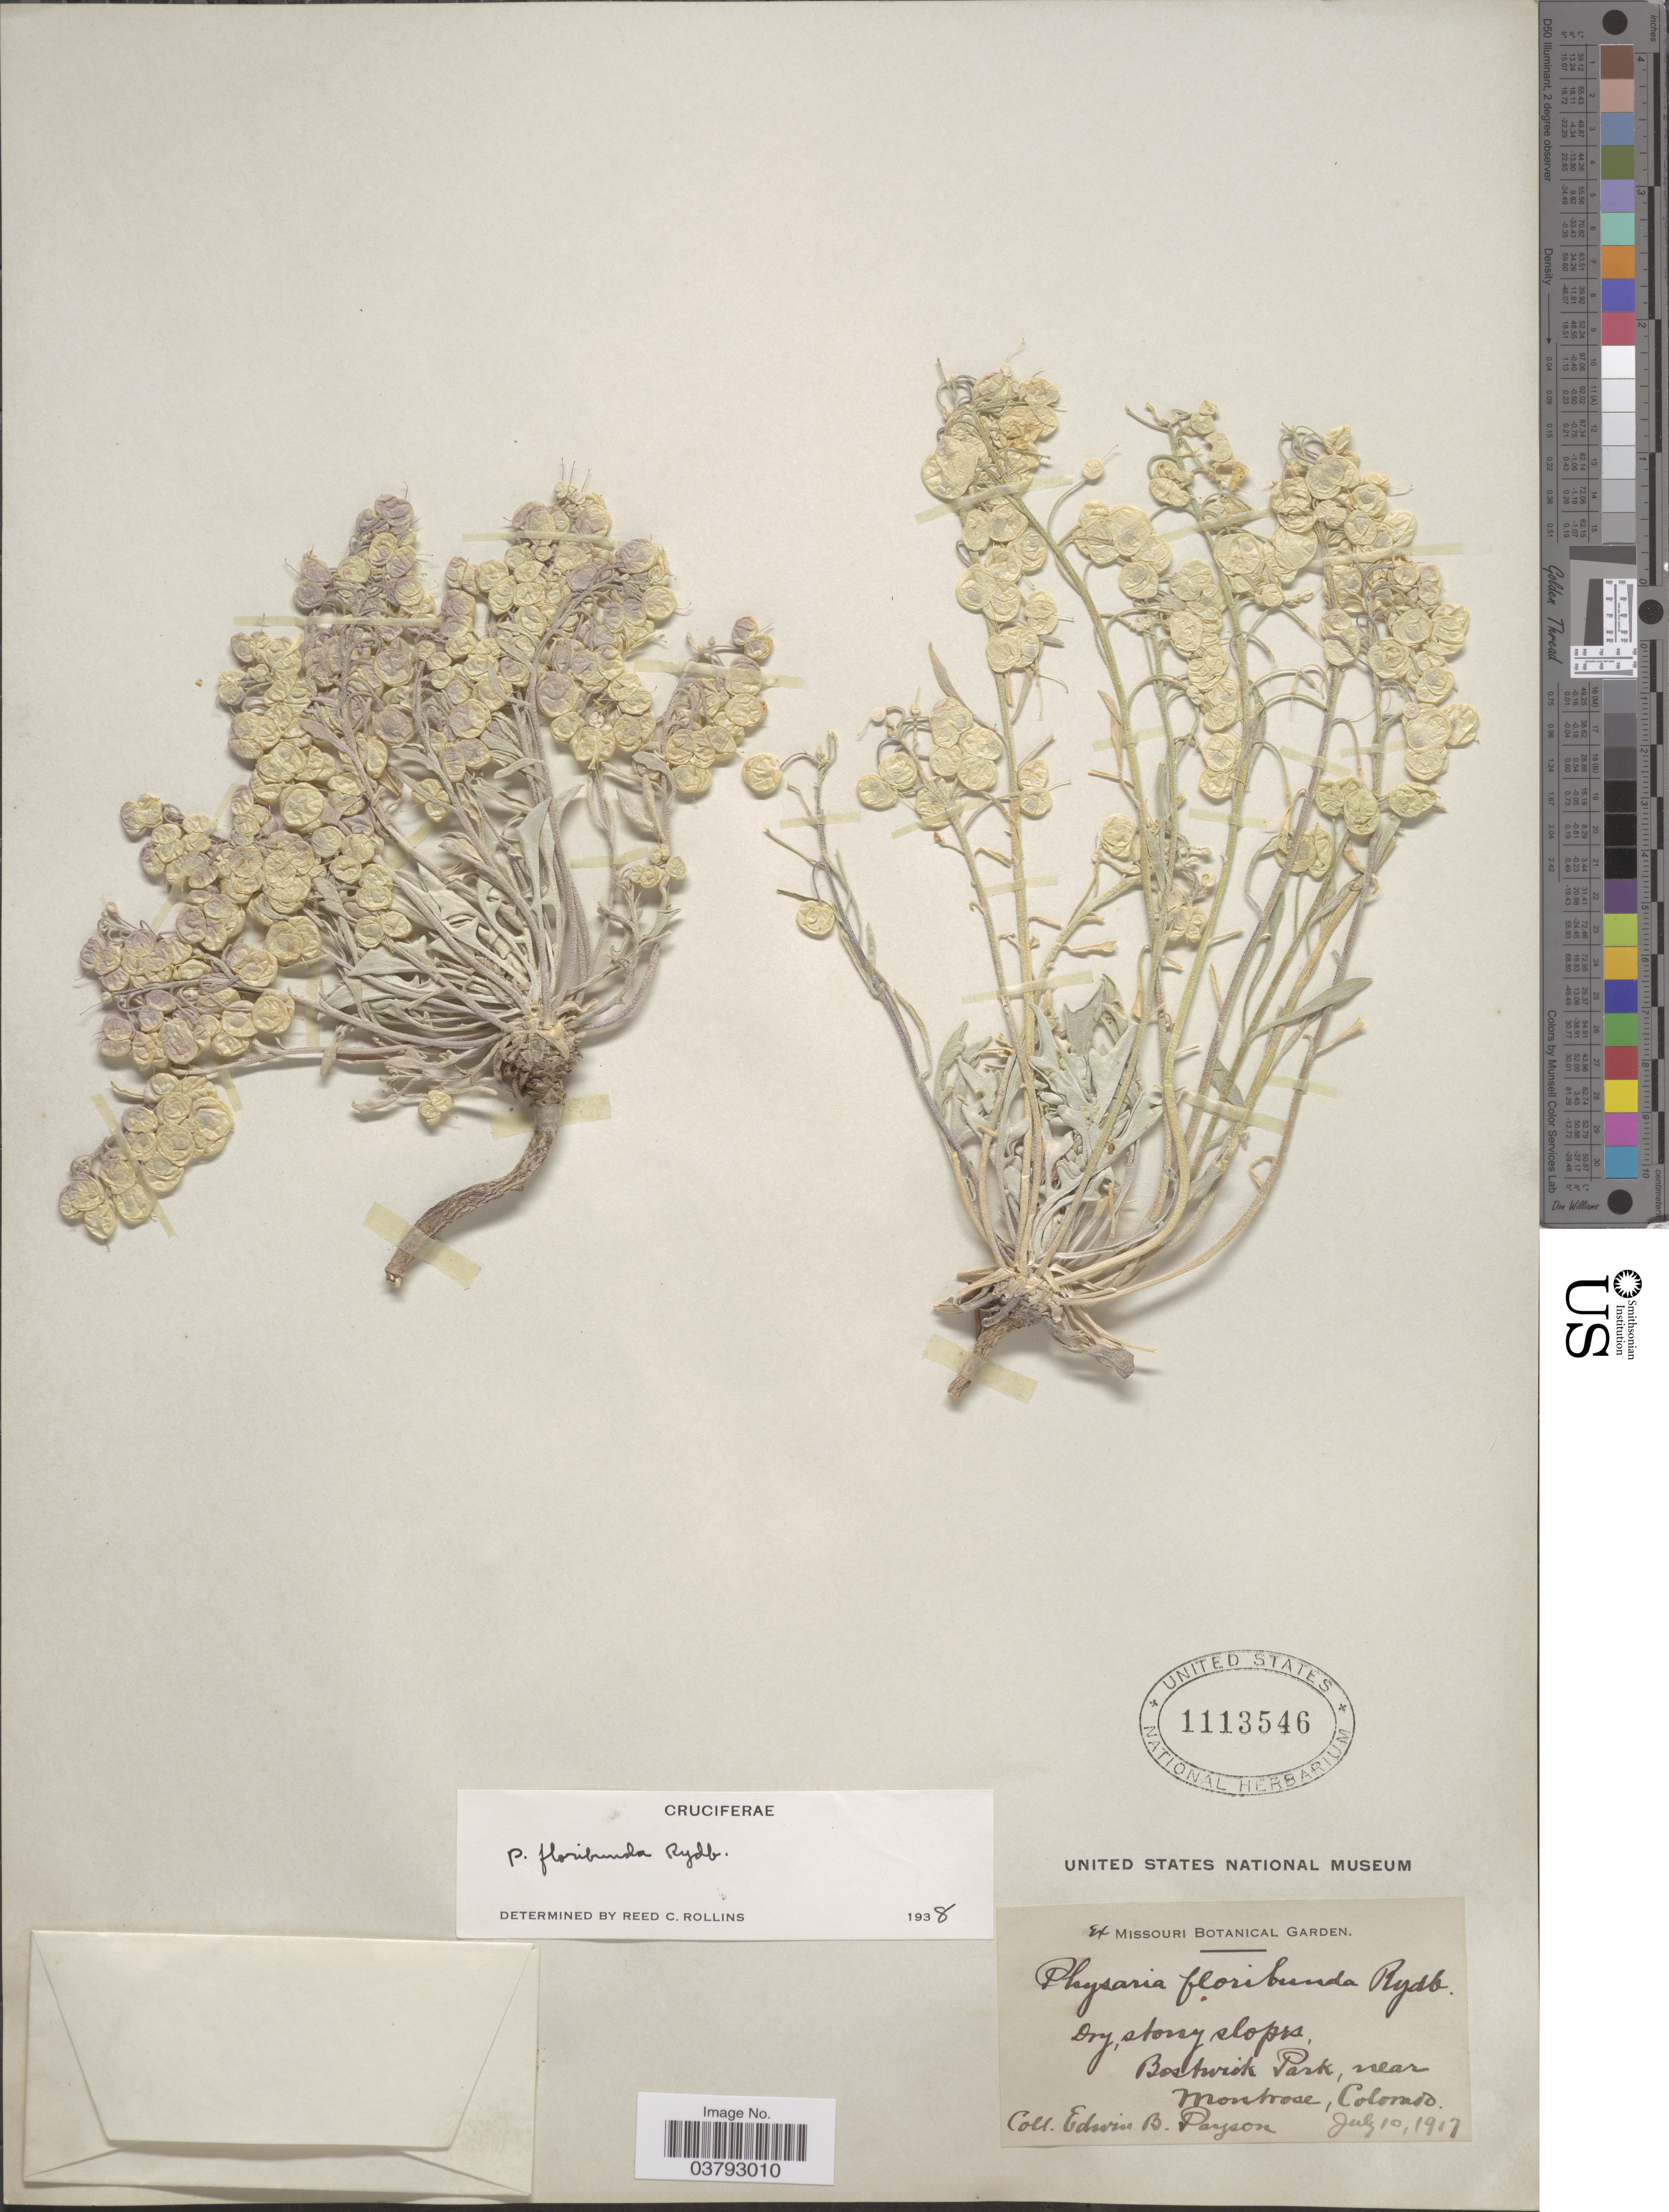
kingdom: Plantae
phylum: Tracheophyta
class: Magnoliopsida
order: Brassicales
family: Brassicaceae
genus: Physaria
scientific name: Physaria floribunda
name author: Rydb.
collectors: E. B. Payson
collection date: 1917-07-10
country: United States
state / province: Colorado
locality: Bostwick Park, near Montrose.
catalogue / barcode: US 1113546